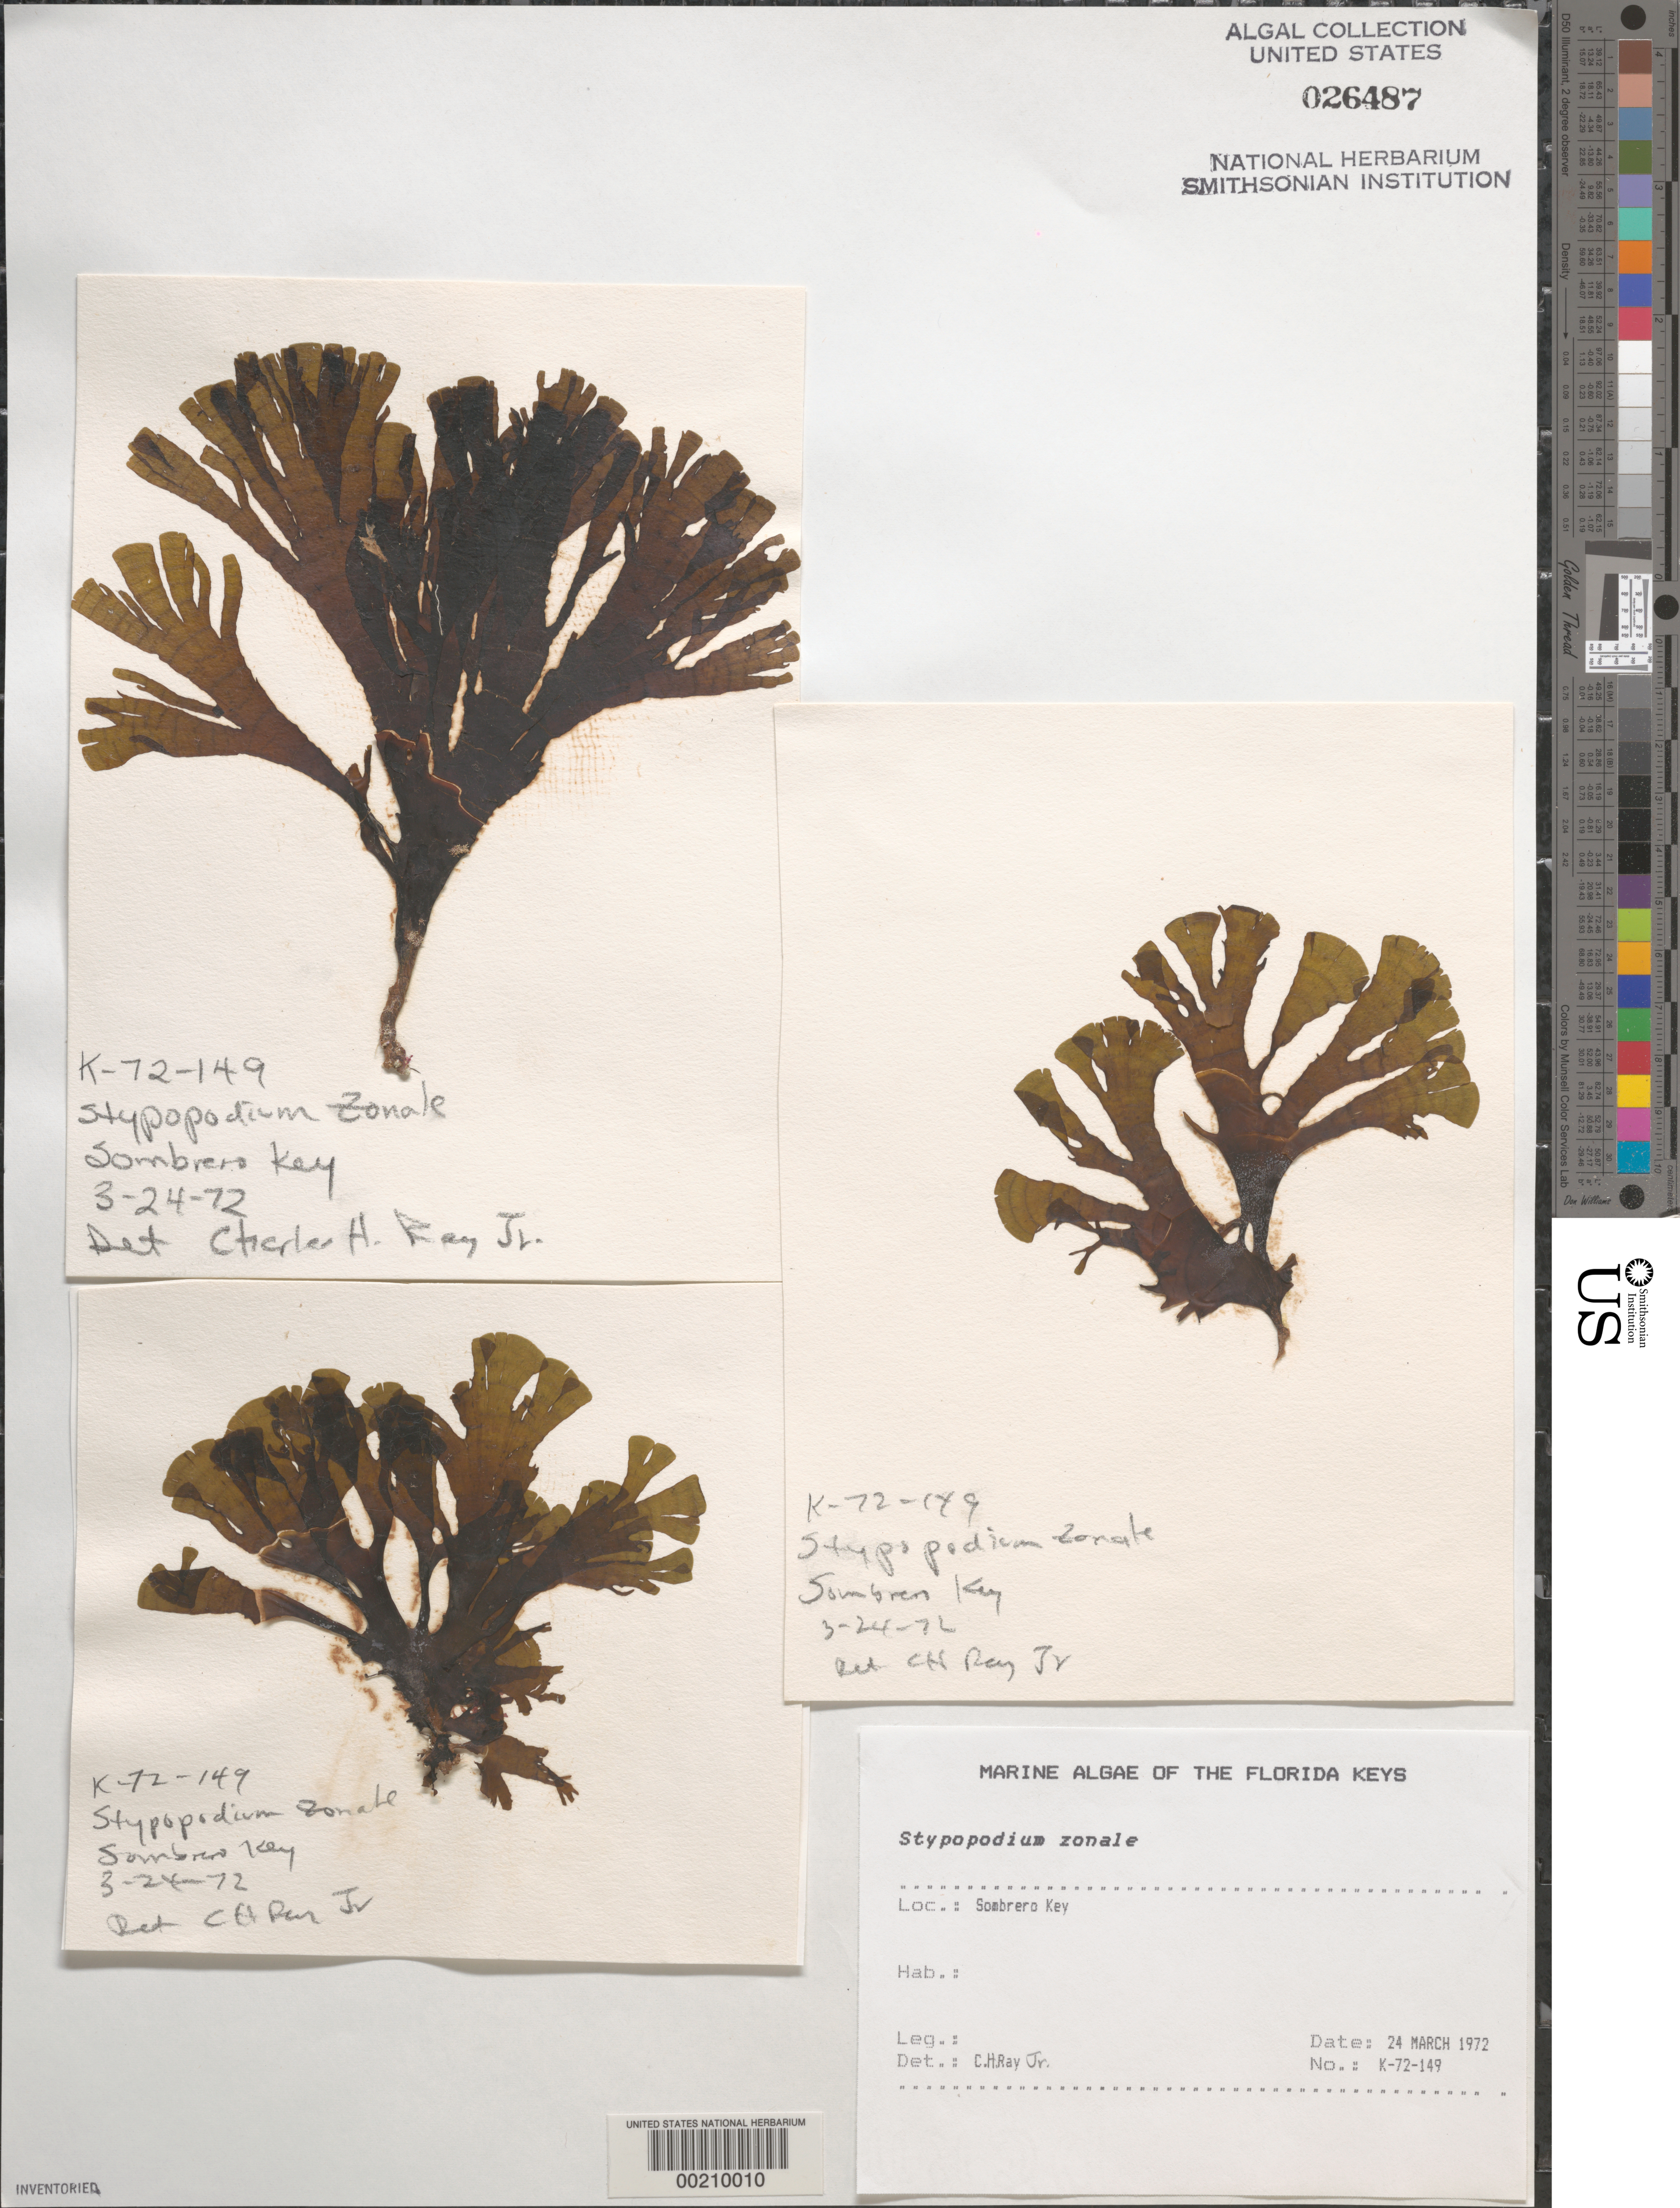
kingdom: Chromista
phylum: Ochrophyta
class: Phaeophyceae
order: Dictyotales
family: Dictyotaceae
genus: Stypopodium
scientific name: Stypopodium zonale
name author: (J.V.Lamouroux) Papenf.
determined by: Ray Jr., C. H.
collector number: K-72-149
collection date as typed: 24 Mar 1972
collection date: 1972-03-24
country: United States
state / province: Florida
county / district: Monroe County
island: Sombrero Key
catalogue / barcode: US 26487